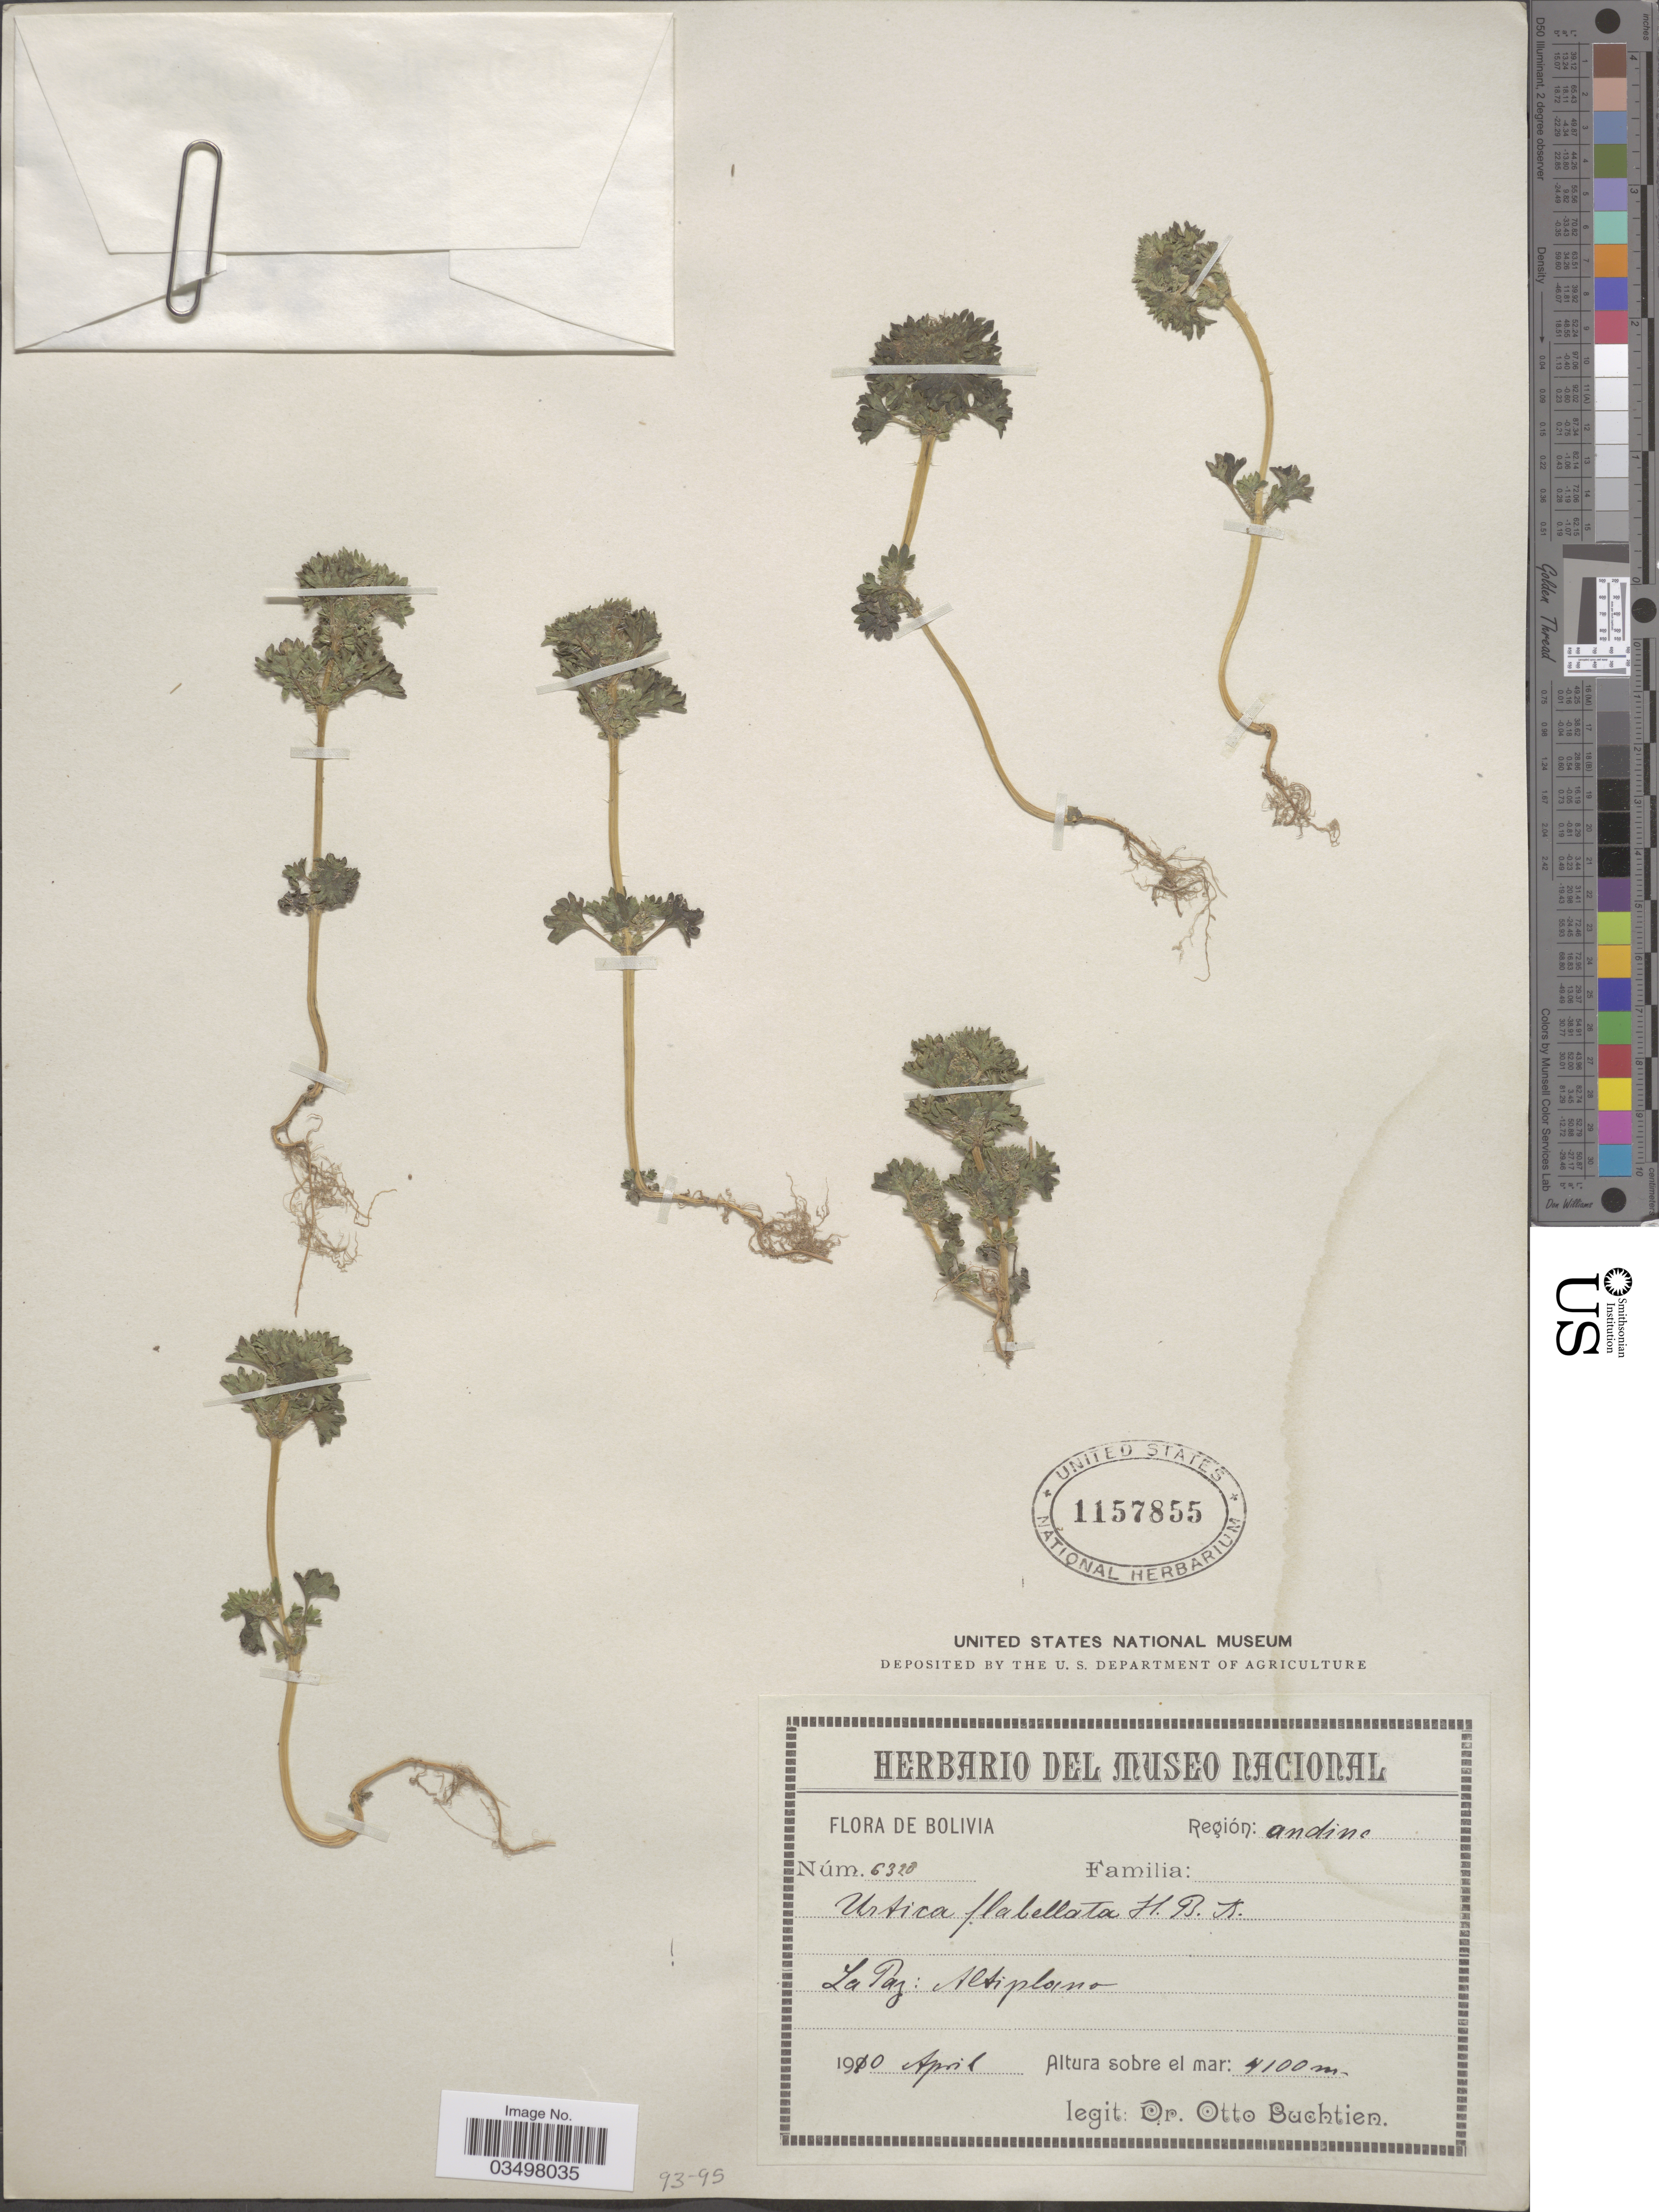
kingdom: Plantae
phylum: Tracheophyta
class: Magnoliopsida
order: Rosales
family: Urticaceae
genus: Urtica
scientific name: Urtica flabellata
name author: Kunth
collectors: O. Buchtien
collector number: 6328*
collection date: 1910-04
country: Bolivia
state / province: La Paz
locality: Región: andina. Altiplano.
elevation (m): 4100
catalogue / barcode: US 1157855